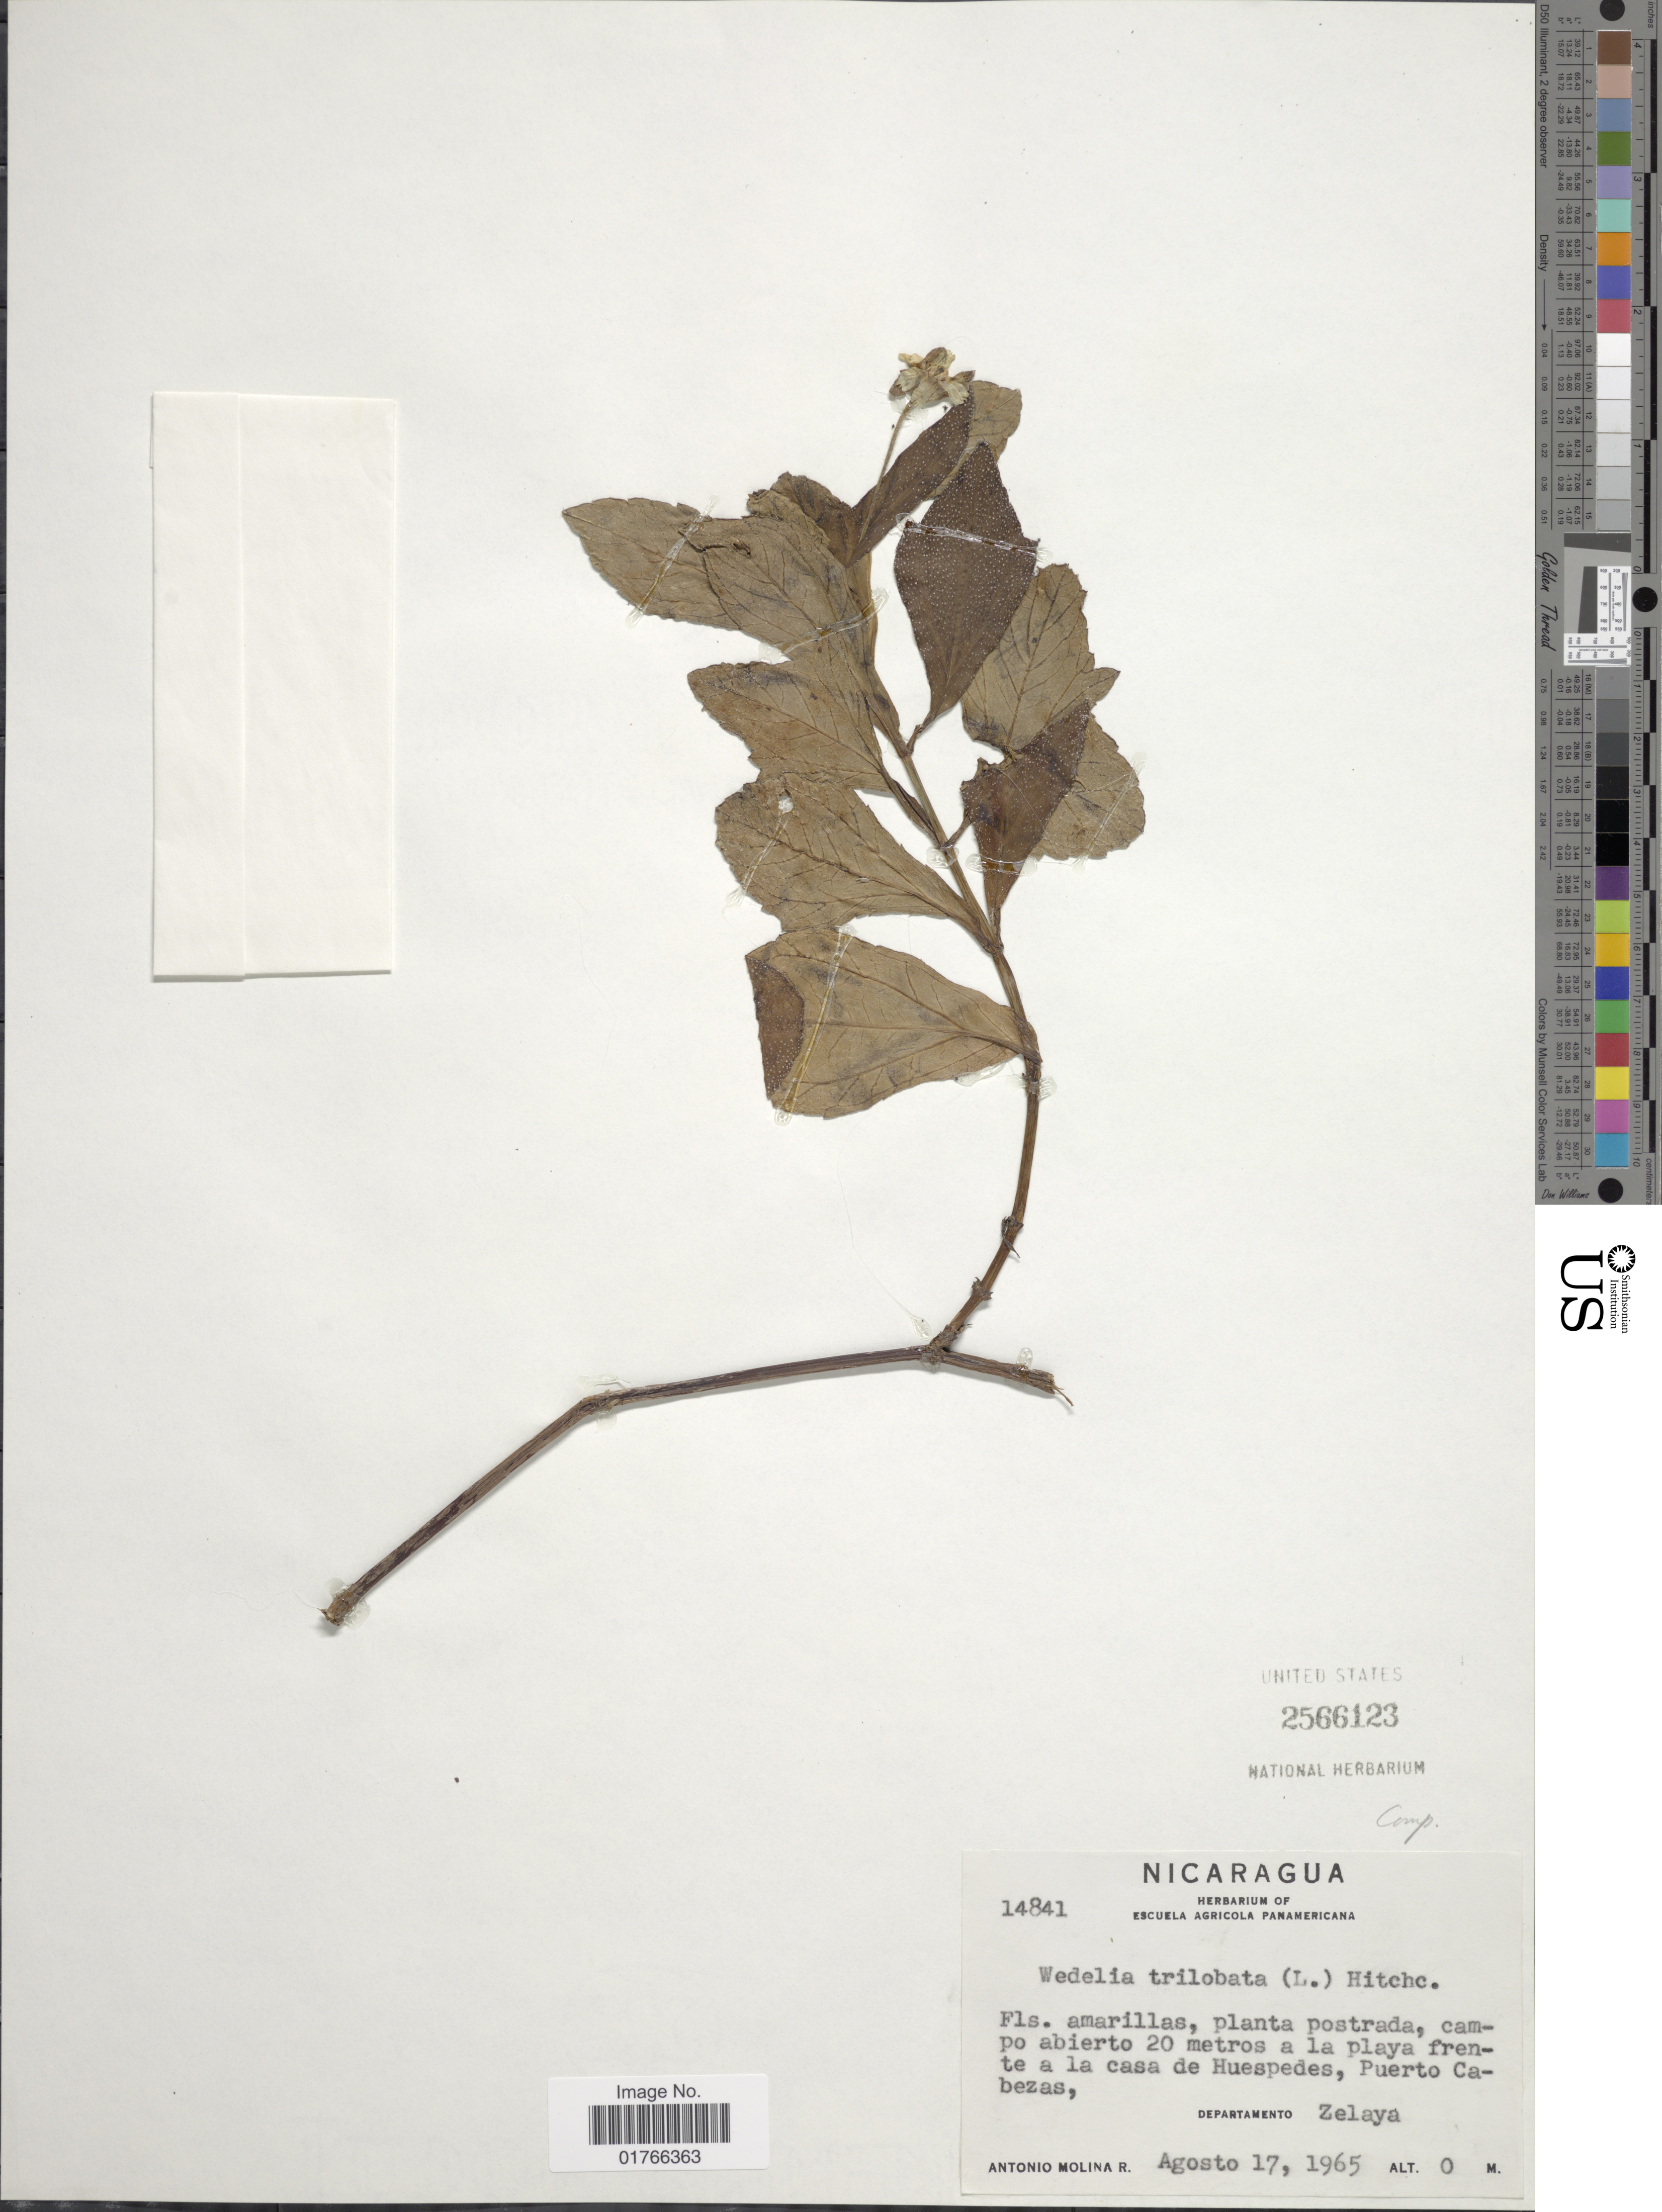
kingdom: Plantae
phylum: Tracheophyta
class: Magnoliopsida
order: Asterales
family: Asteraceae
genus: Sphagneticola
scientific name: Sphagneticola trilobata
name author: (L.) Pruski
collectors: A. Molina R.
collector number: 14841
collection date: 1965-08-17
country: Nicaragua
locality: Playa frente a la casa de Huespedes, Puerto Cabezas, Departamento Zelaya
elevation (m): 0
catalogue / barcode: US 2566123